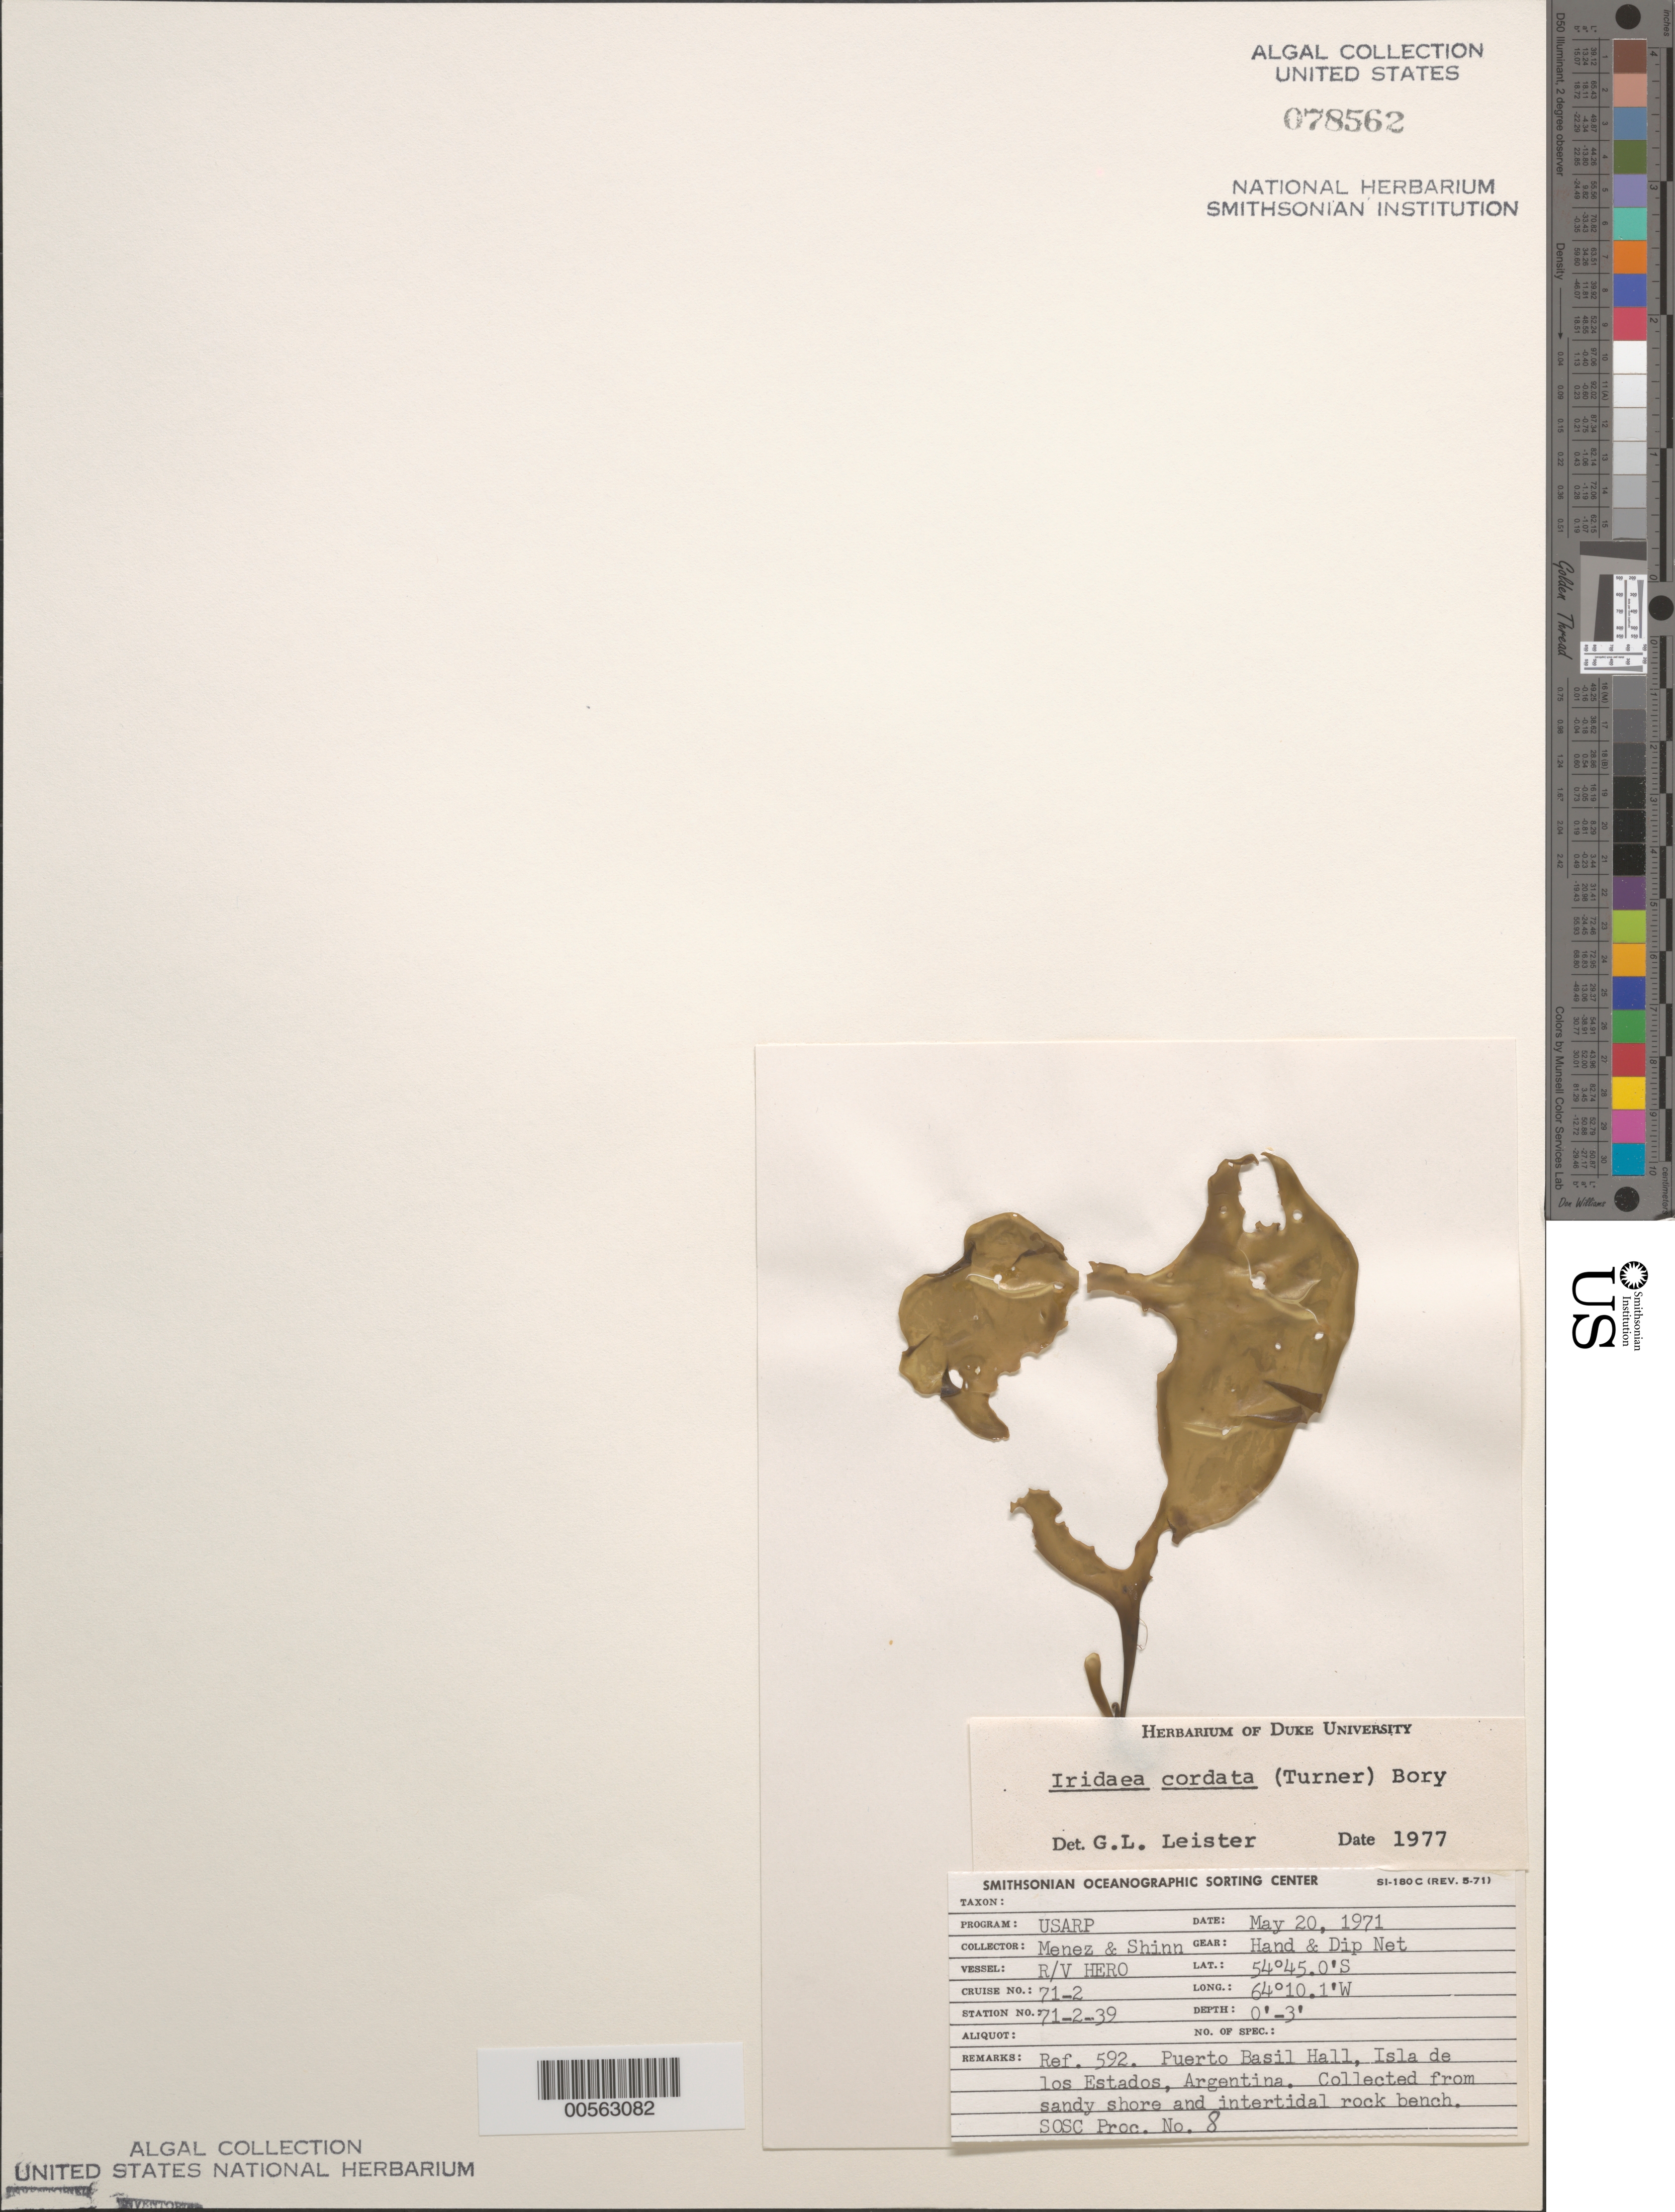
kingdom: Plantae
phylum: Rhodophyta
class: Florideophyceae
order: Gigartinales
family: Gigartinaceae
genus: Iridaea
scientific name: Iridaea cordata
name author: (Turner) Bory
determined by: Leister, G. L.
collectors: Meñez & -. Shinn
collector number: Station 71-2-39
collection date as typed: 20 May 1971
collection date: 1971-05-20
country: Argentina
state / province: Tierra del Fuego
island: Isla de los Estados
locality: Puerto Basil Hall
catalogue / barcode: US 78562